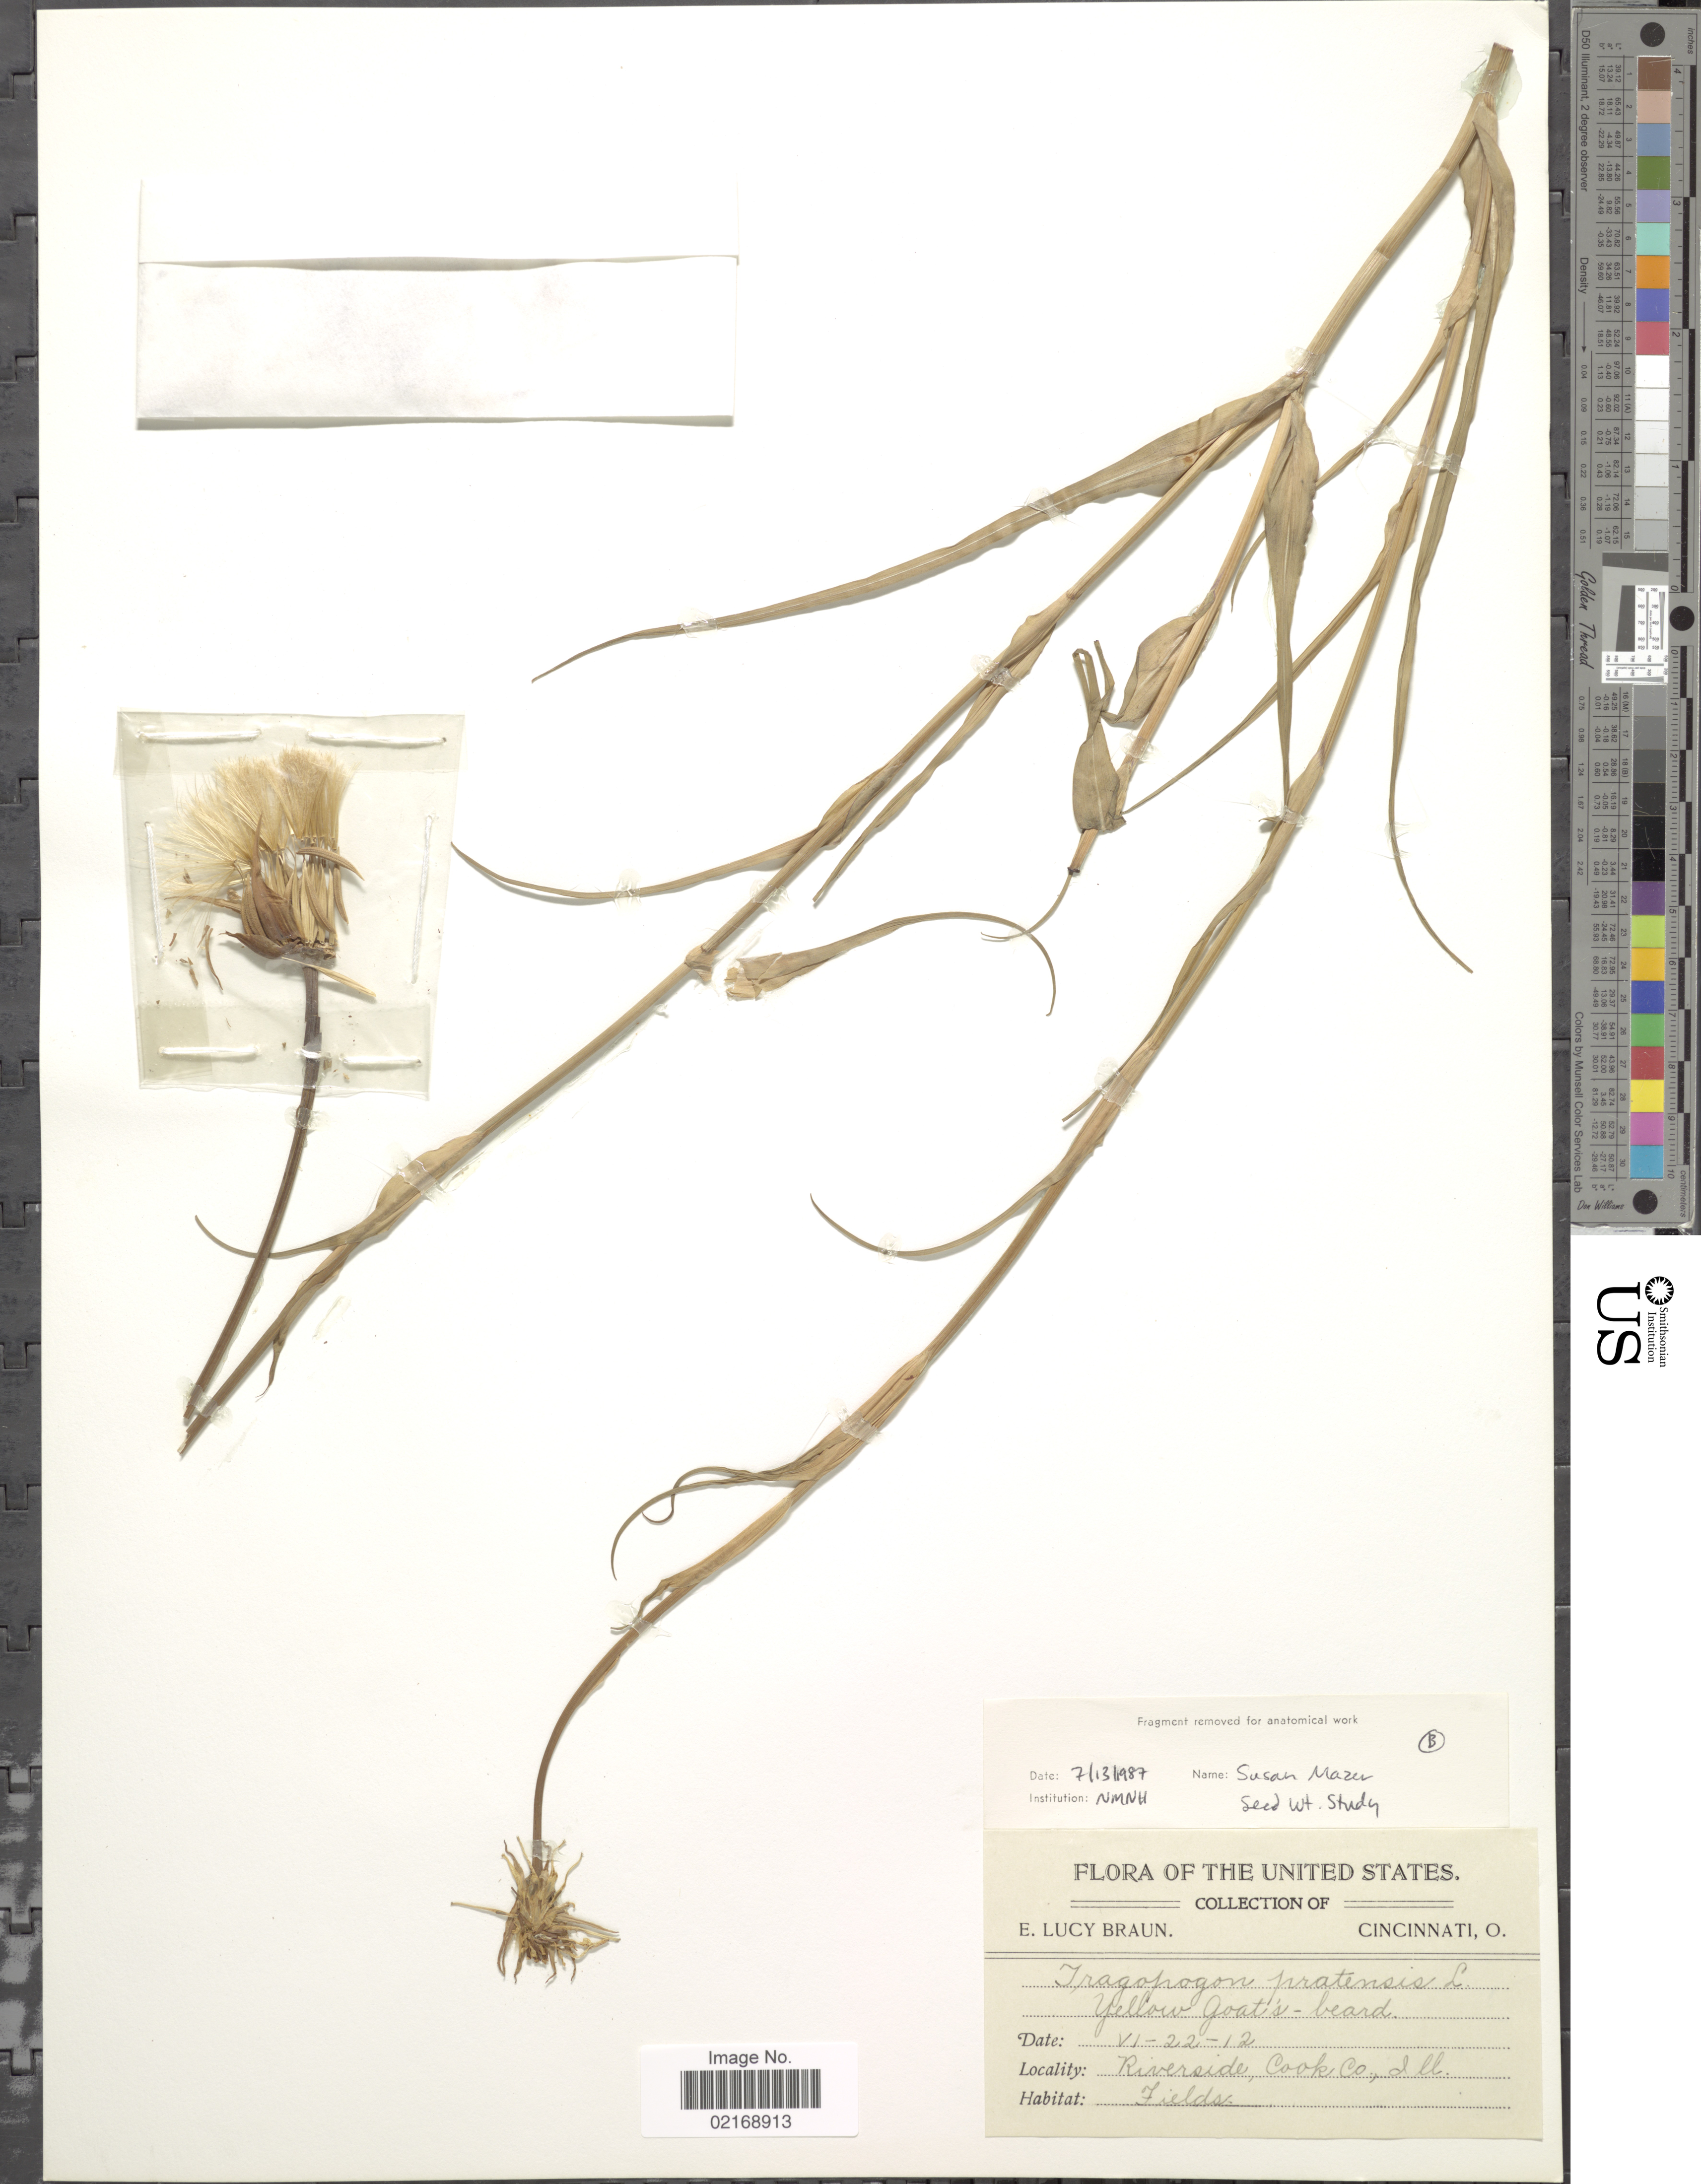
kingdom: Plantae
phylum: Tracheophyta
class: Magnoliopsida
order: Asterales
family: Asteraceae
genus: Tragopogon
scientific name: Tragopogon pratensis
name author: L.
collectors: E. L. Braun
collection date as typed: Transcribed d/m/y: 22/6/12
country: United States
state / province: Illinois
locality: Riverside, Cook Co.